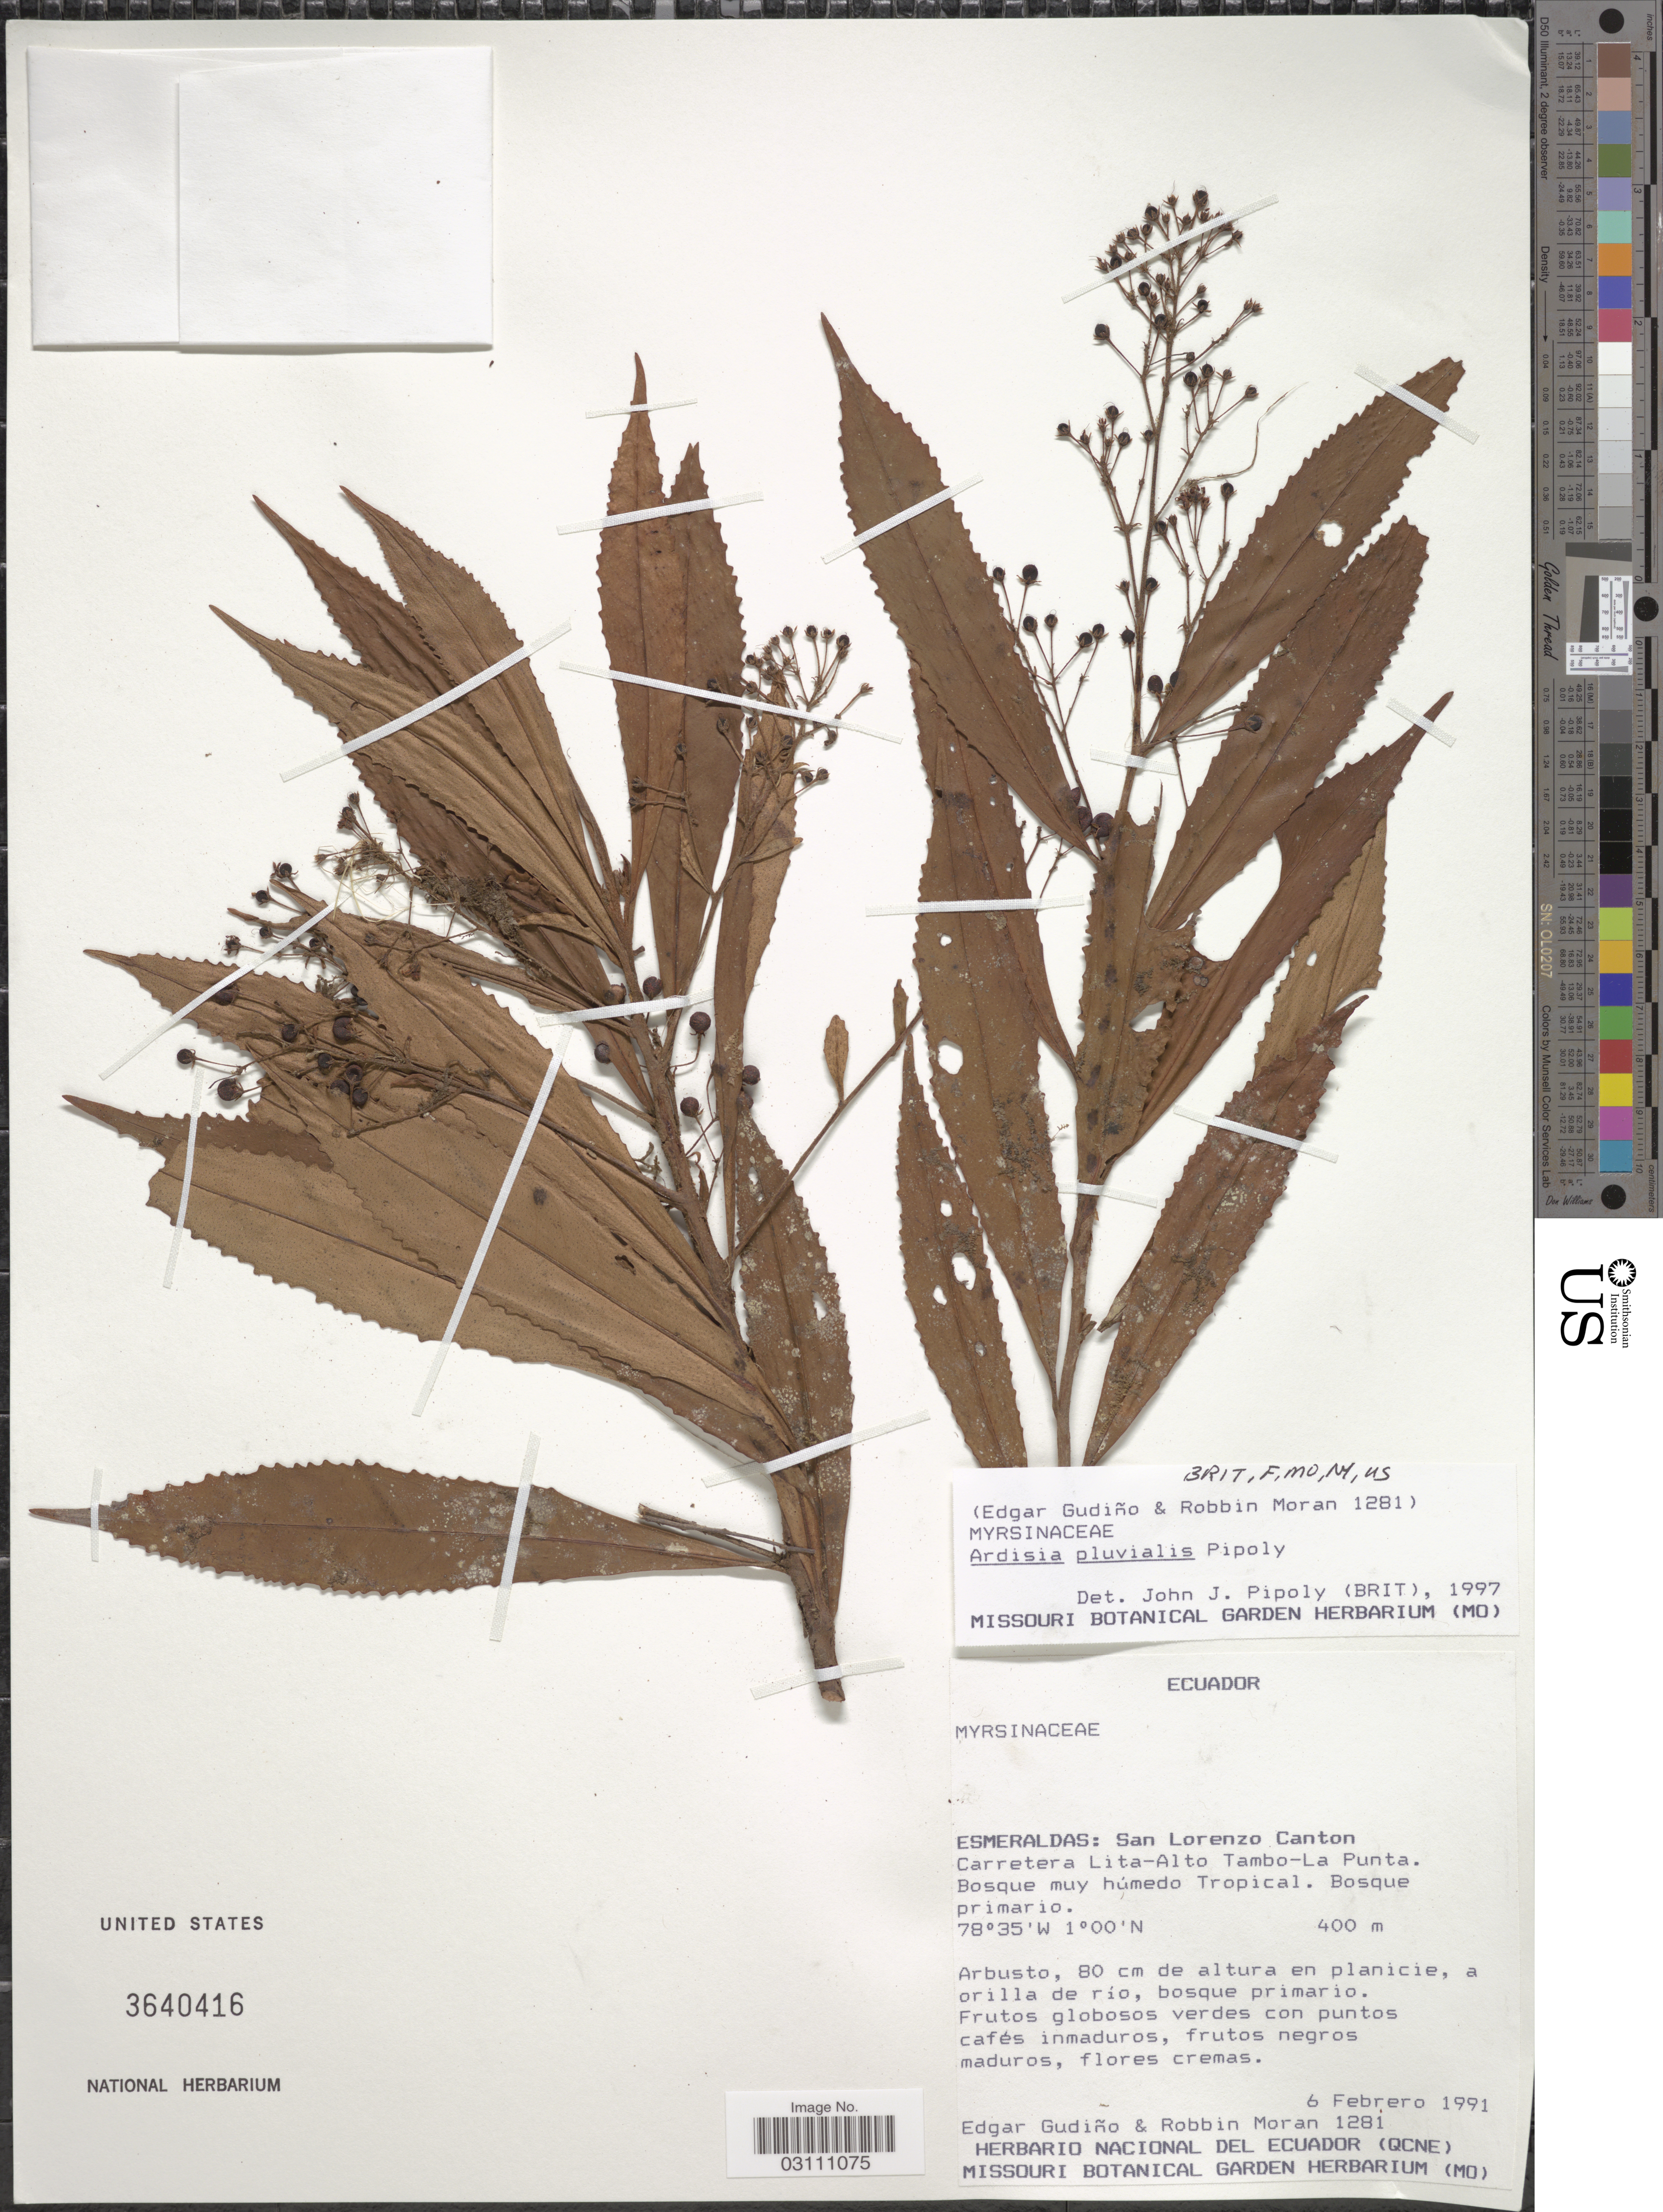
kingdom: Plantae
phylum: Tracheophyta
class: Magnoliopsida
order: Ericales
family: Primulaceae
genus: Ardisia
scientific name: Ardisia pluvialis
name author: Pipoly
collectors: E. Gudiño & R. C. Moran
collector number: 1281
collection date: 1991-02-06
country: Ecuador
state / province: Esmeraldas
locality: San Lorenzo Canton. Carretera Lita-Alto Tambo-La Punta.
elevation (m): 400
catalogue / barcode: US 3640416